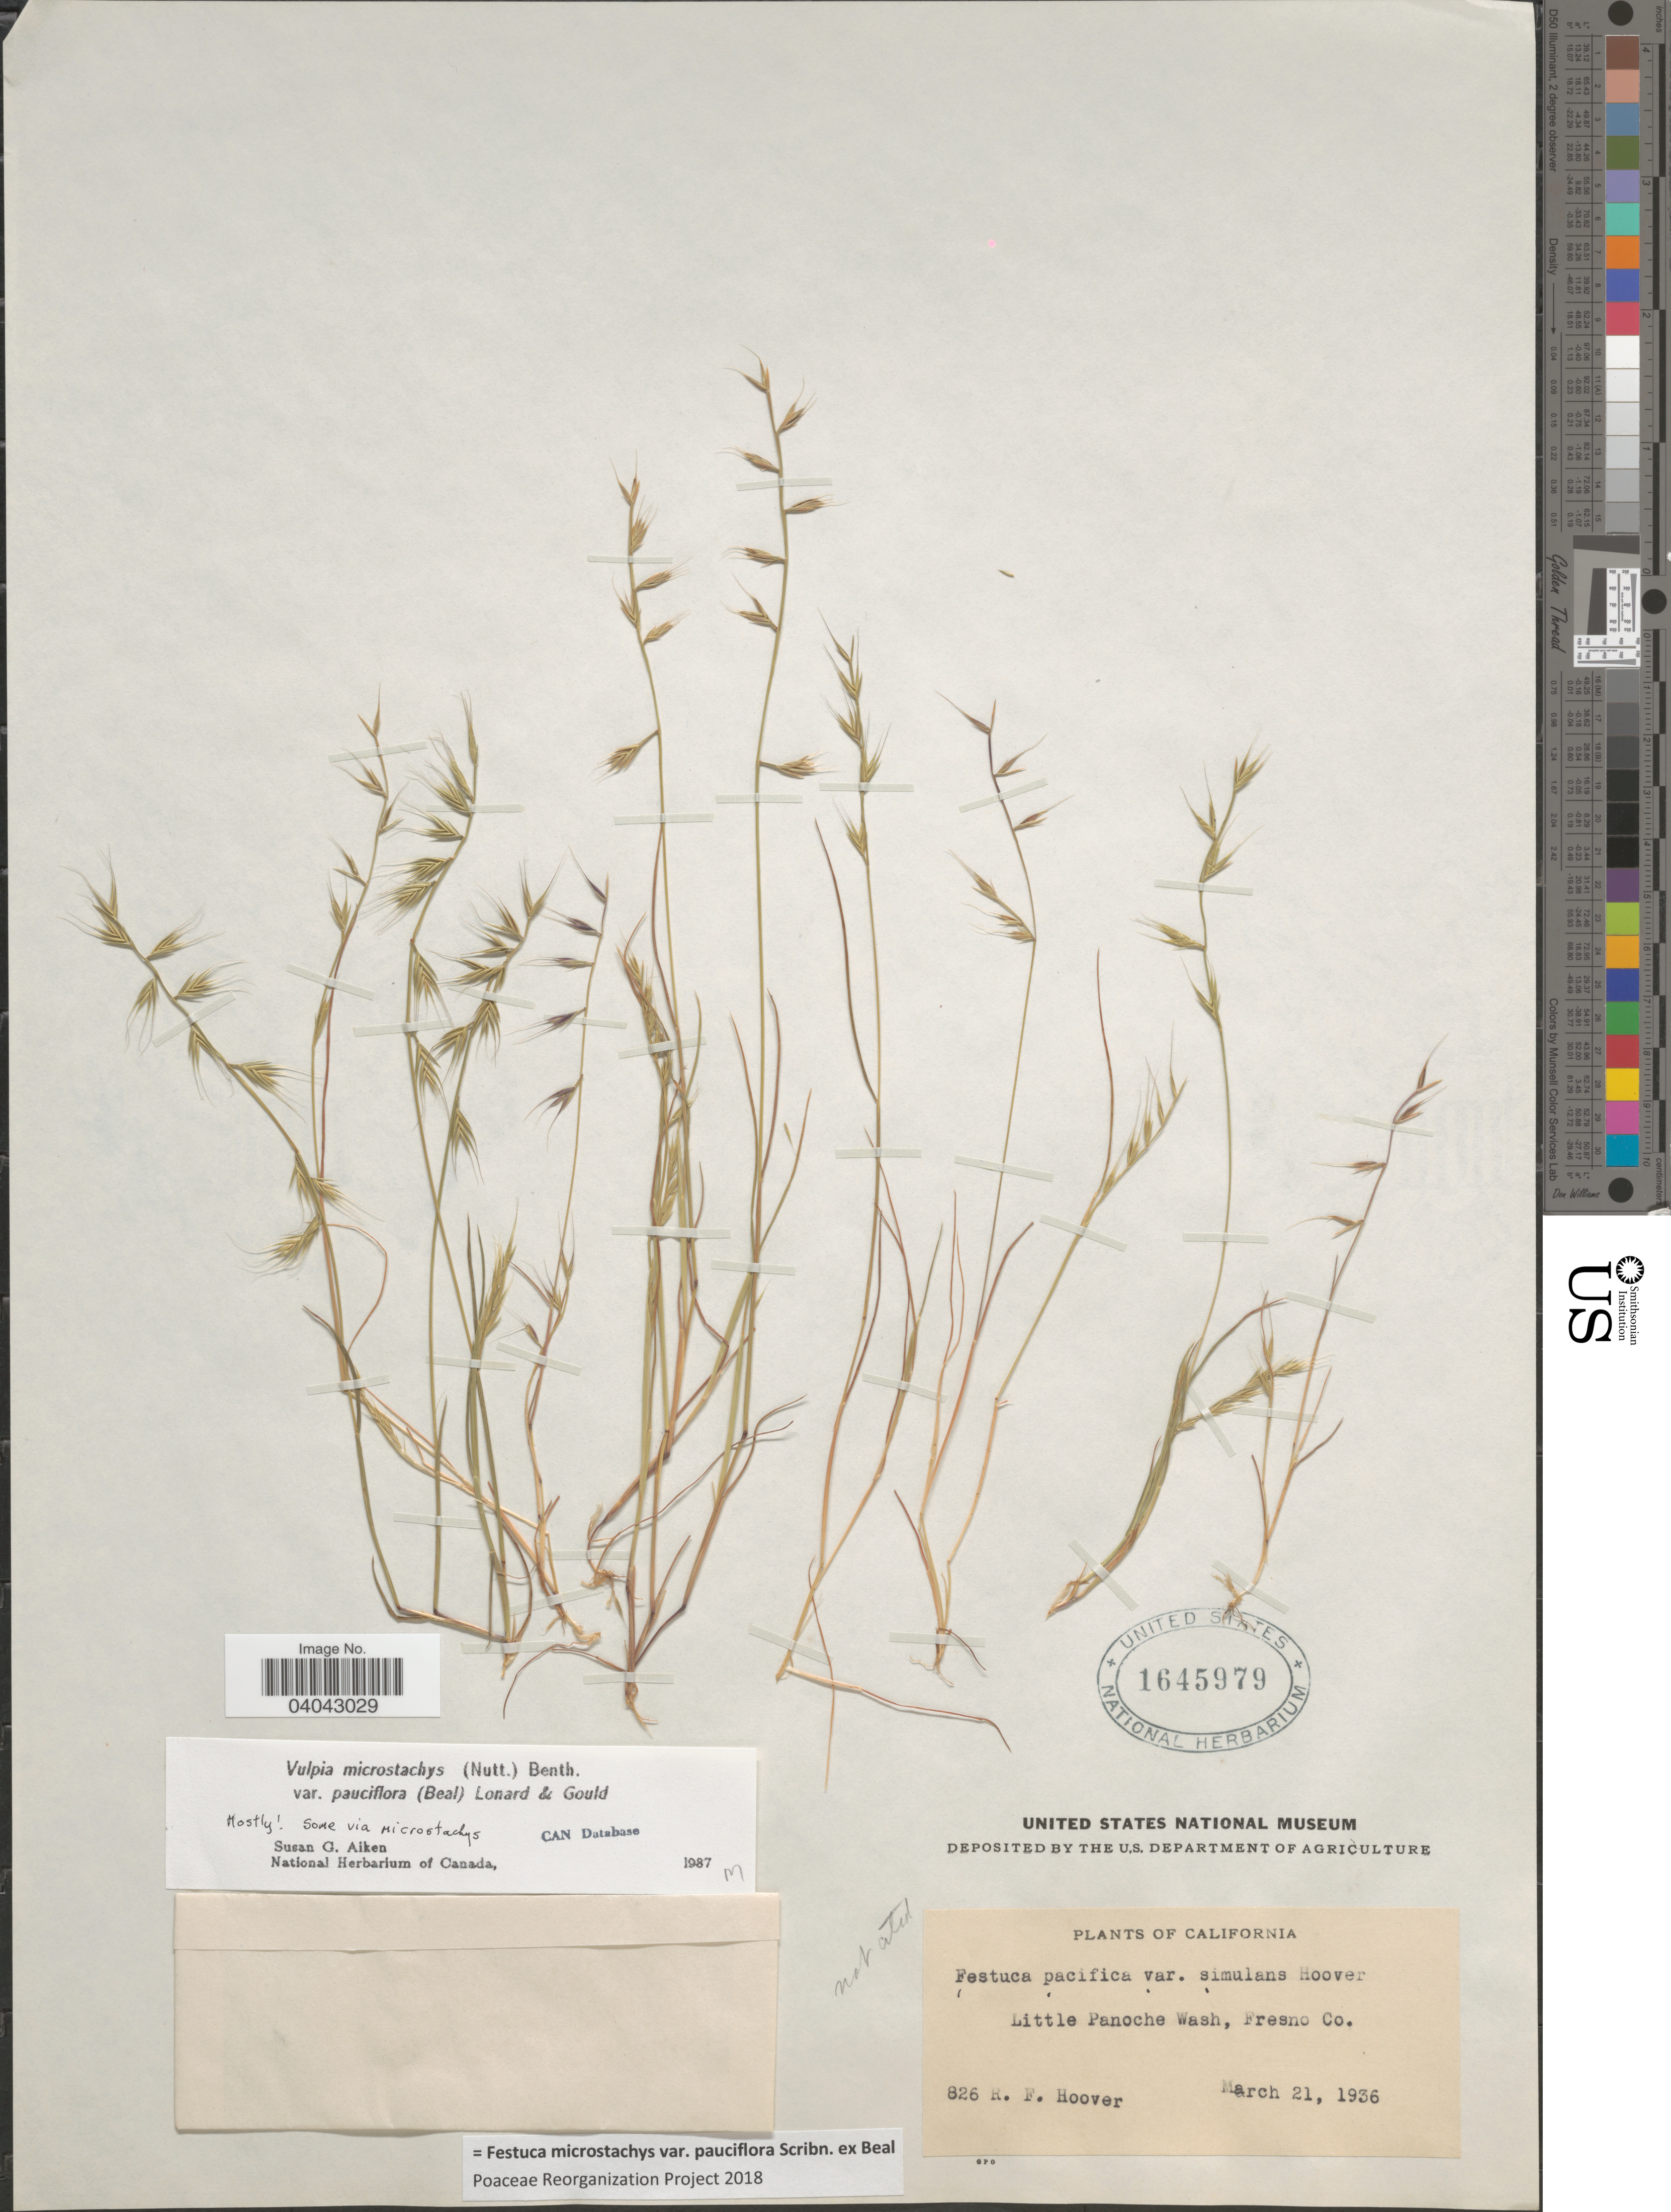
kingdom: Plantae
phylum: Tracheophyta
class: Liliopsida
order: Poales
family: Poaceae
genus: Festuca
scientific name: Festuca microstachys var. pauciflora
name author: Scribn. ex W.J. Beal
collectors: R. F. Hoover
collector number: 826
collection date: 1936-03-21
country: United States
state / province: California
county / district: Fresno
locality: Little Panoche Wash, Fresno Co.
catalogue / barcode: US 1645979